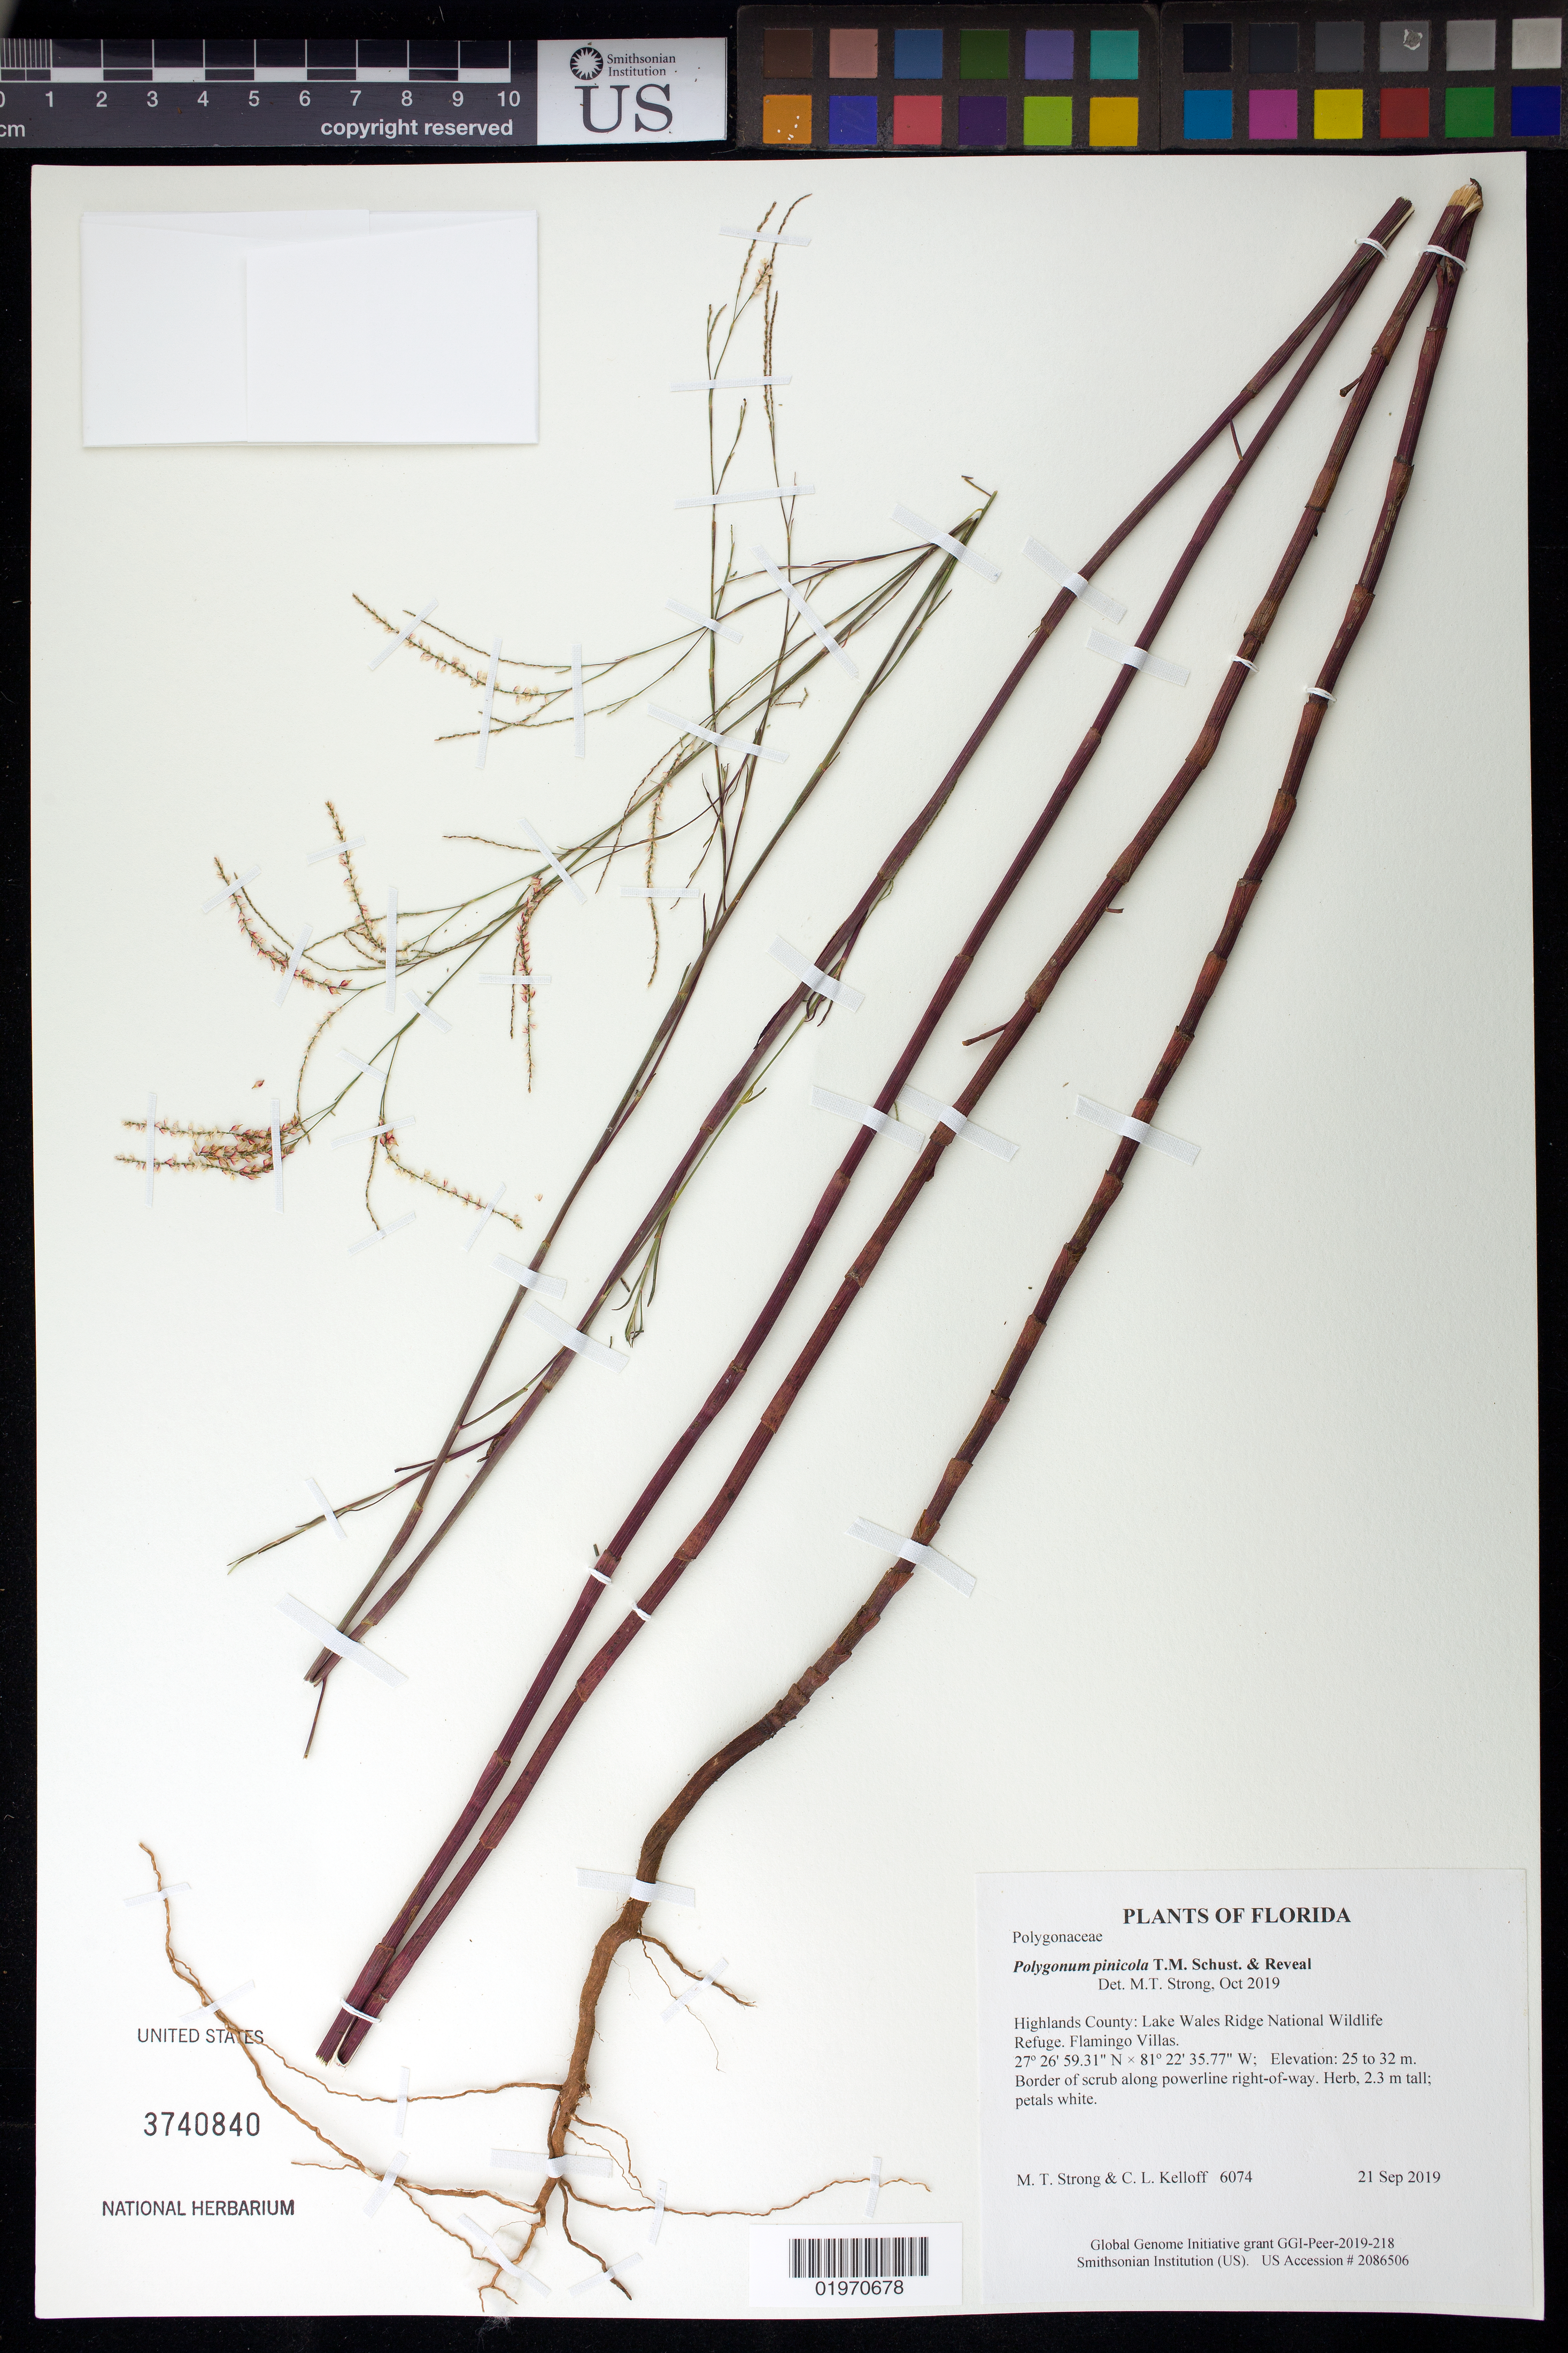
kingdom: Plantae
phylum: Tracheophyta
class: Magnoliopsida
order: Caryophyllales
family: Polygonaceae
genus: Polygonum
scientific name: Polygonum pinicola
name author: T.M. Schust. & Reveal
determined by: Strong, Mark T., (BOT), Smithsonian Institution - National Museum of Natural History (UNITED STATES)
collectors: M. T. Strong & C. L. Kelloff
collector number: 6074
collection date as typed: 21 Sep 2019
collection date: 2019-09-21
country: United States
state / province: Florida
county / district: Highlands County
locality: Lake Wales Ridge National Wildlife Refuge. Flamingo Villas.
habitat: Border of scrub along powerline right-of-way.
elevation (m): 25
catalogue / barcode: US 3740840